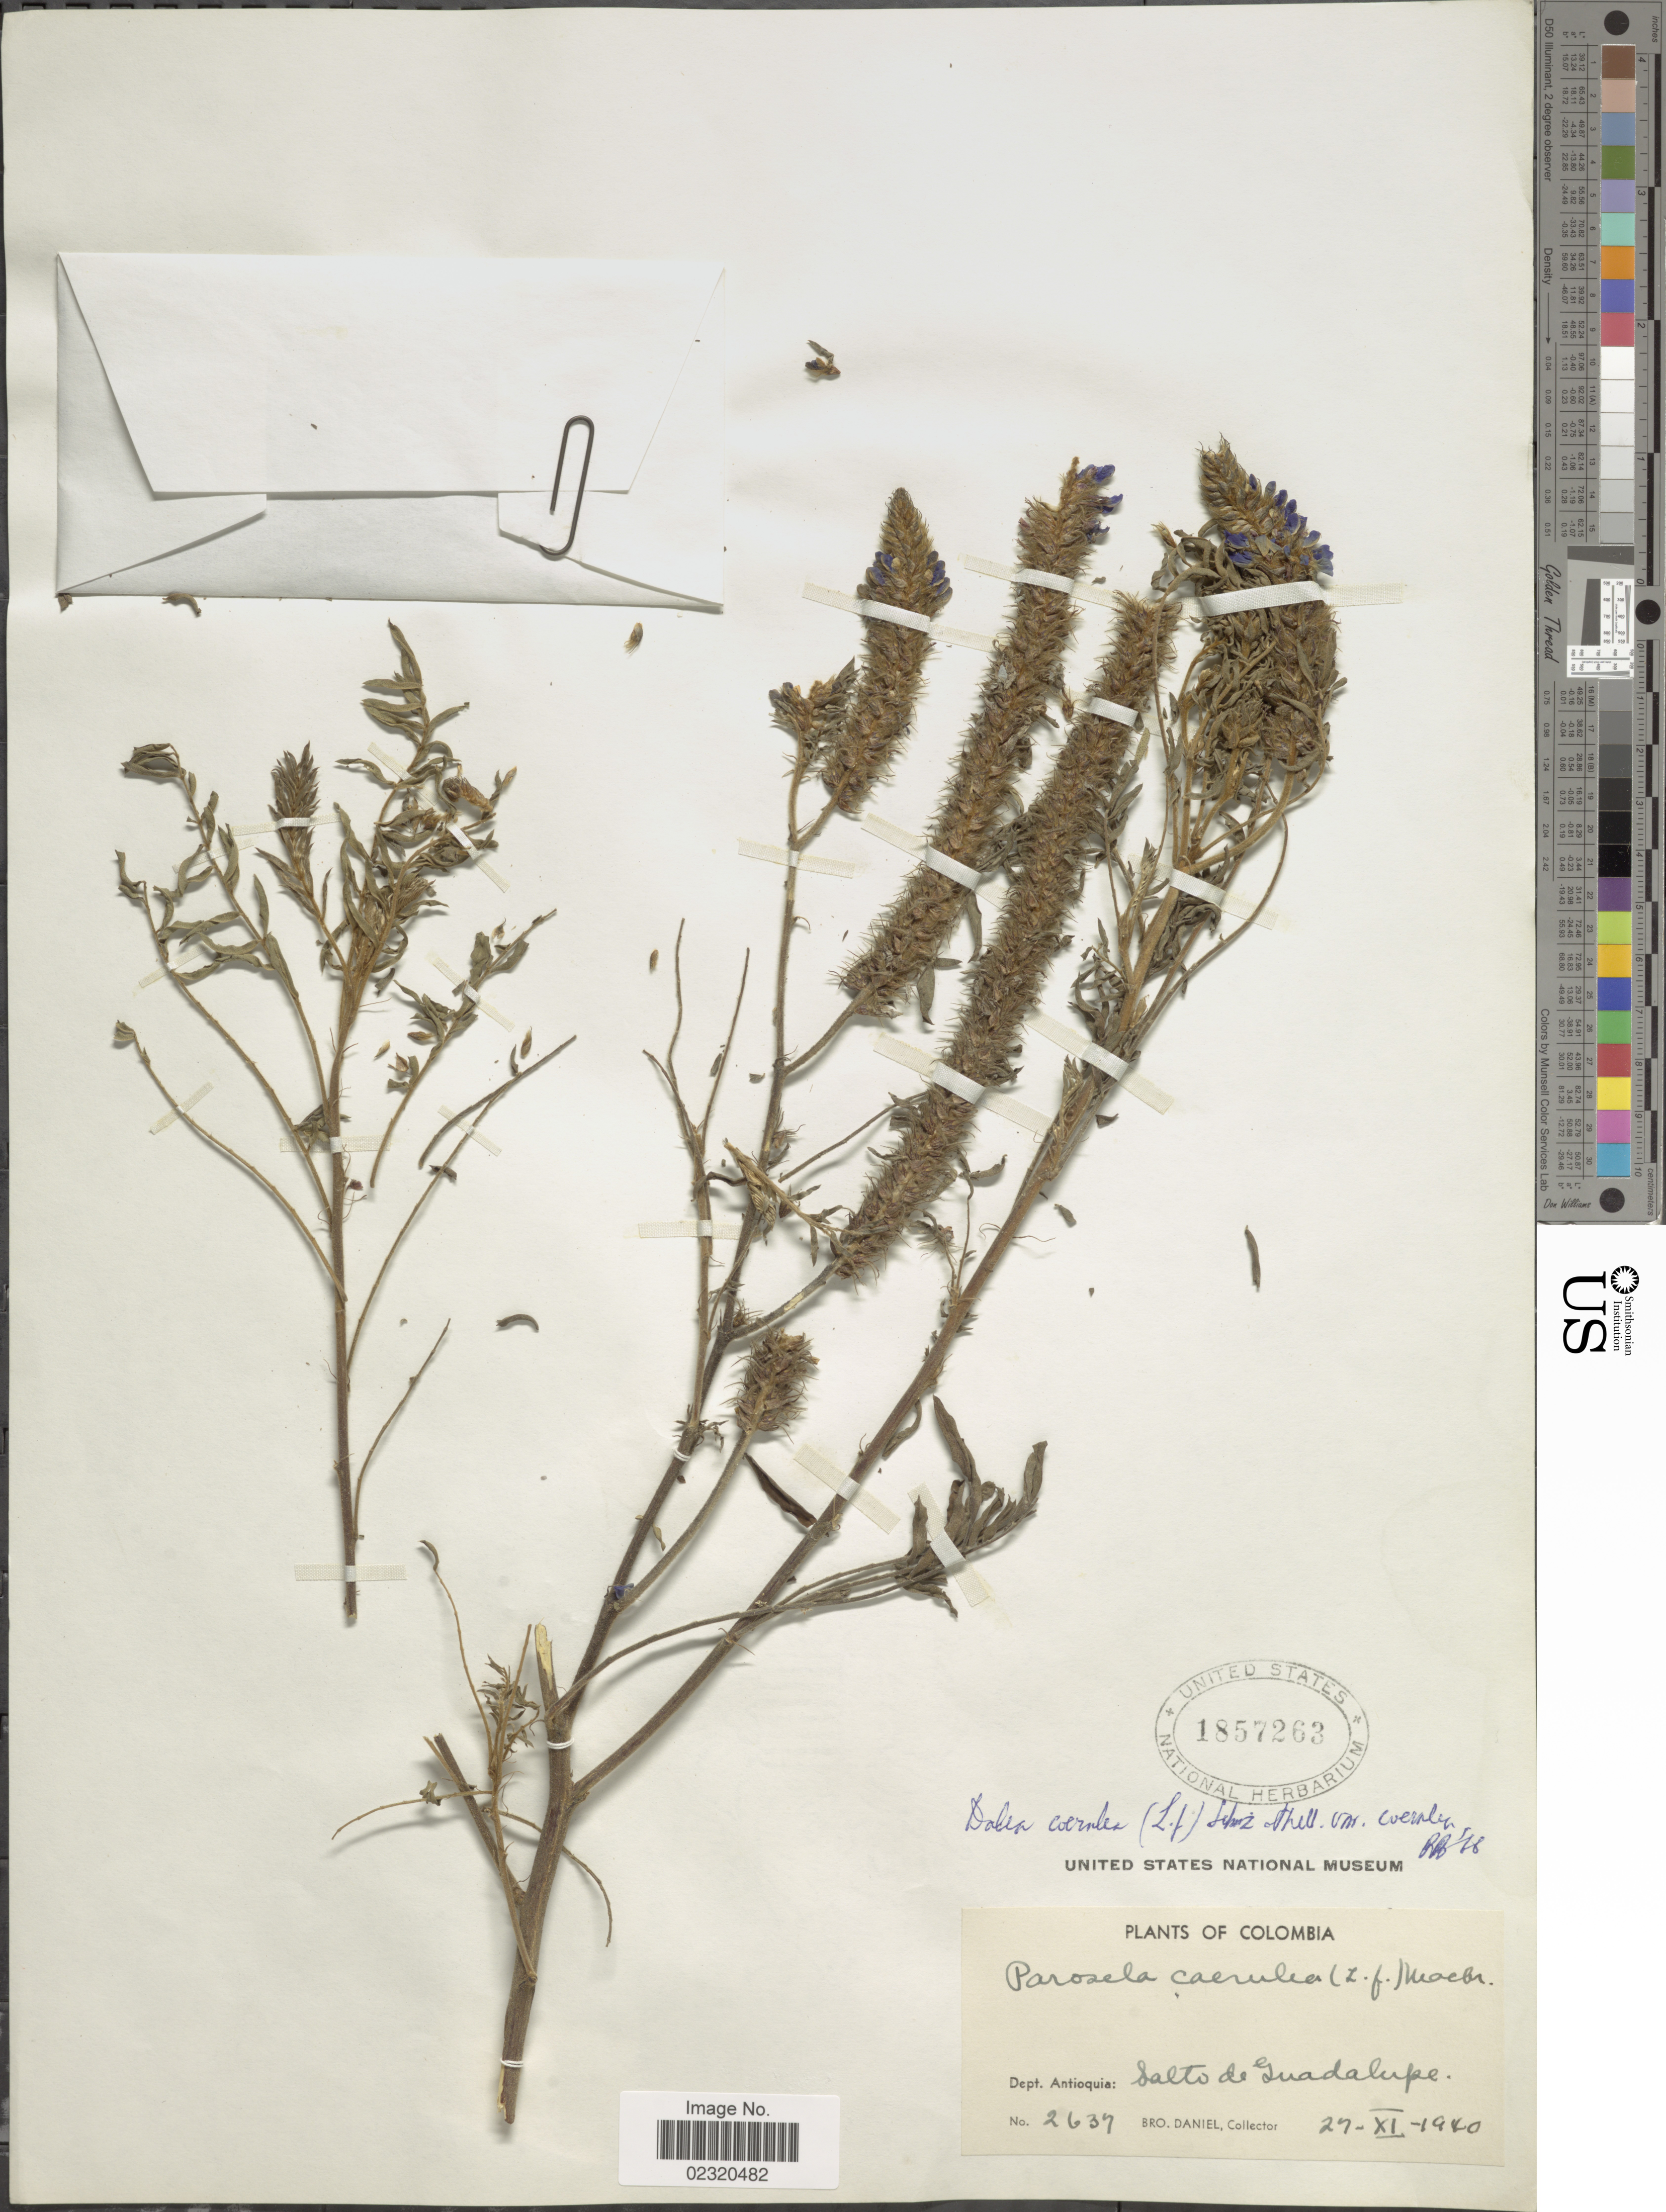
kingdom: Plantae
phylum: Tracheophyta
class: Magnoliopsida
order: Fabales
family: Fabaceae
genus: Dalea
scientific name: Dalea coerulea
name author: (L. f.) Schinz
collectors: Bro. Daniel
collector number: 2637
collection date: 1940-11-27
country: Colombia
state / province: Antioquia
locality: Salto de Guadalupe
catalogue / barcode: US 1857263